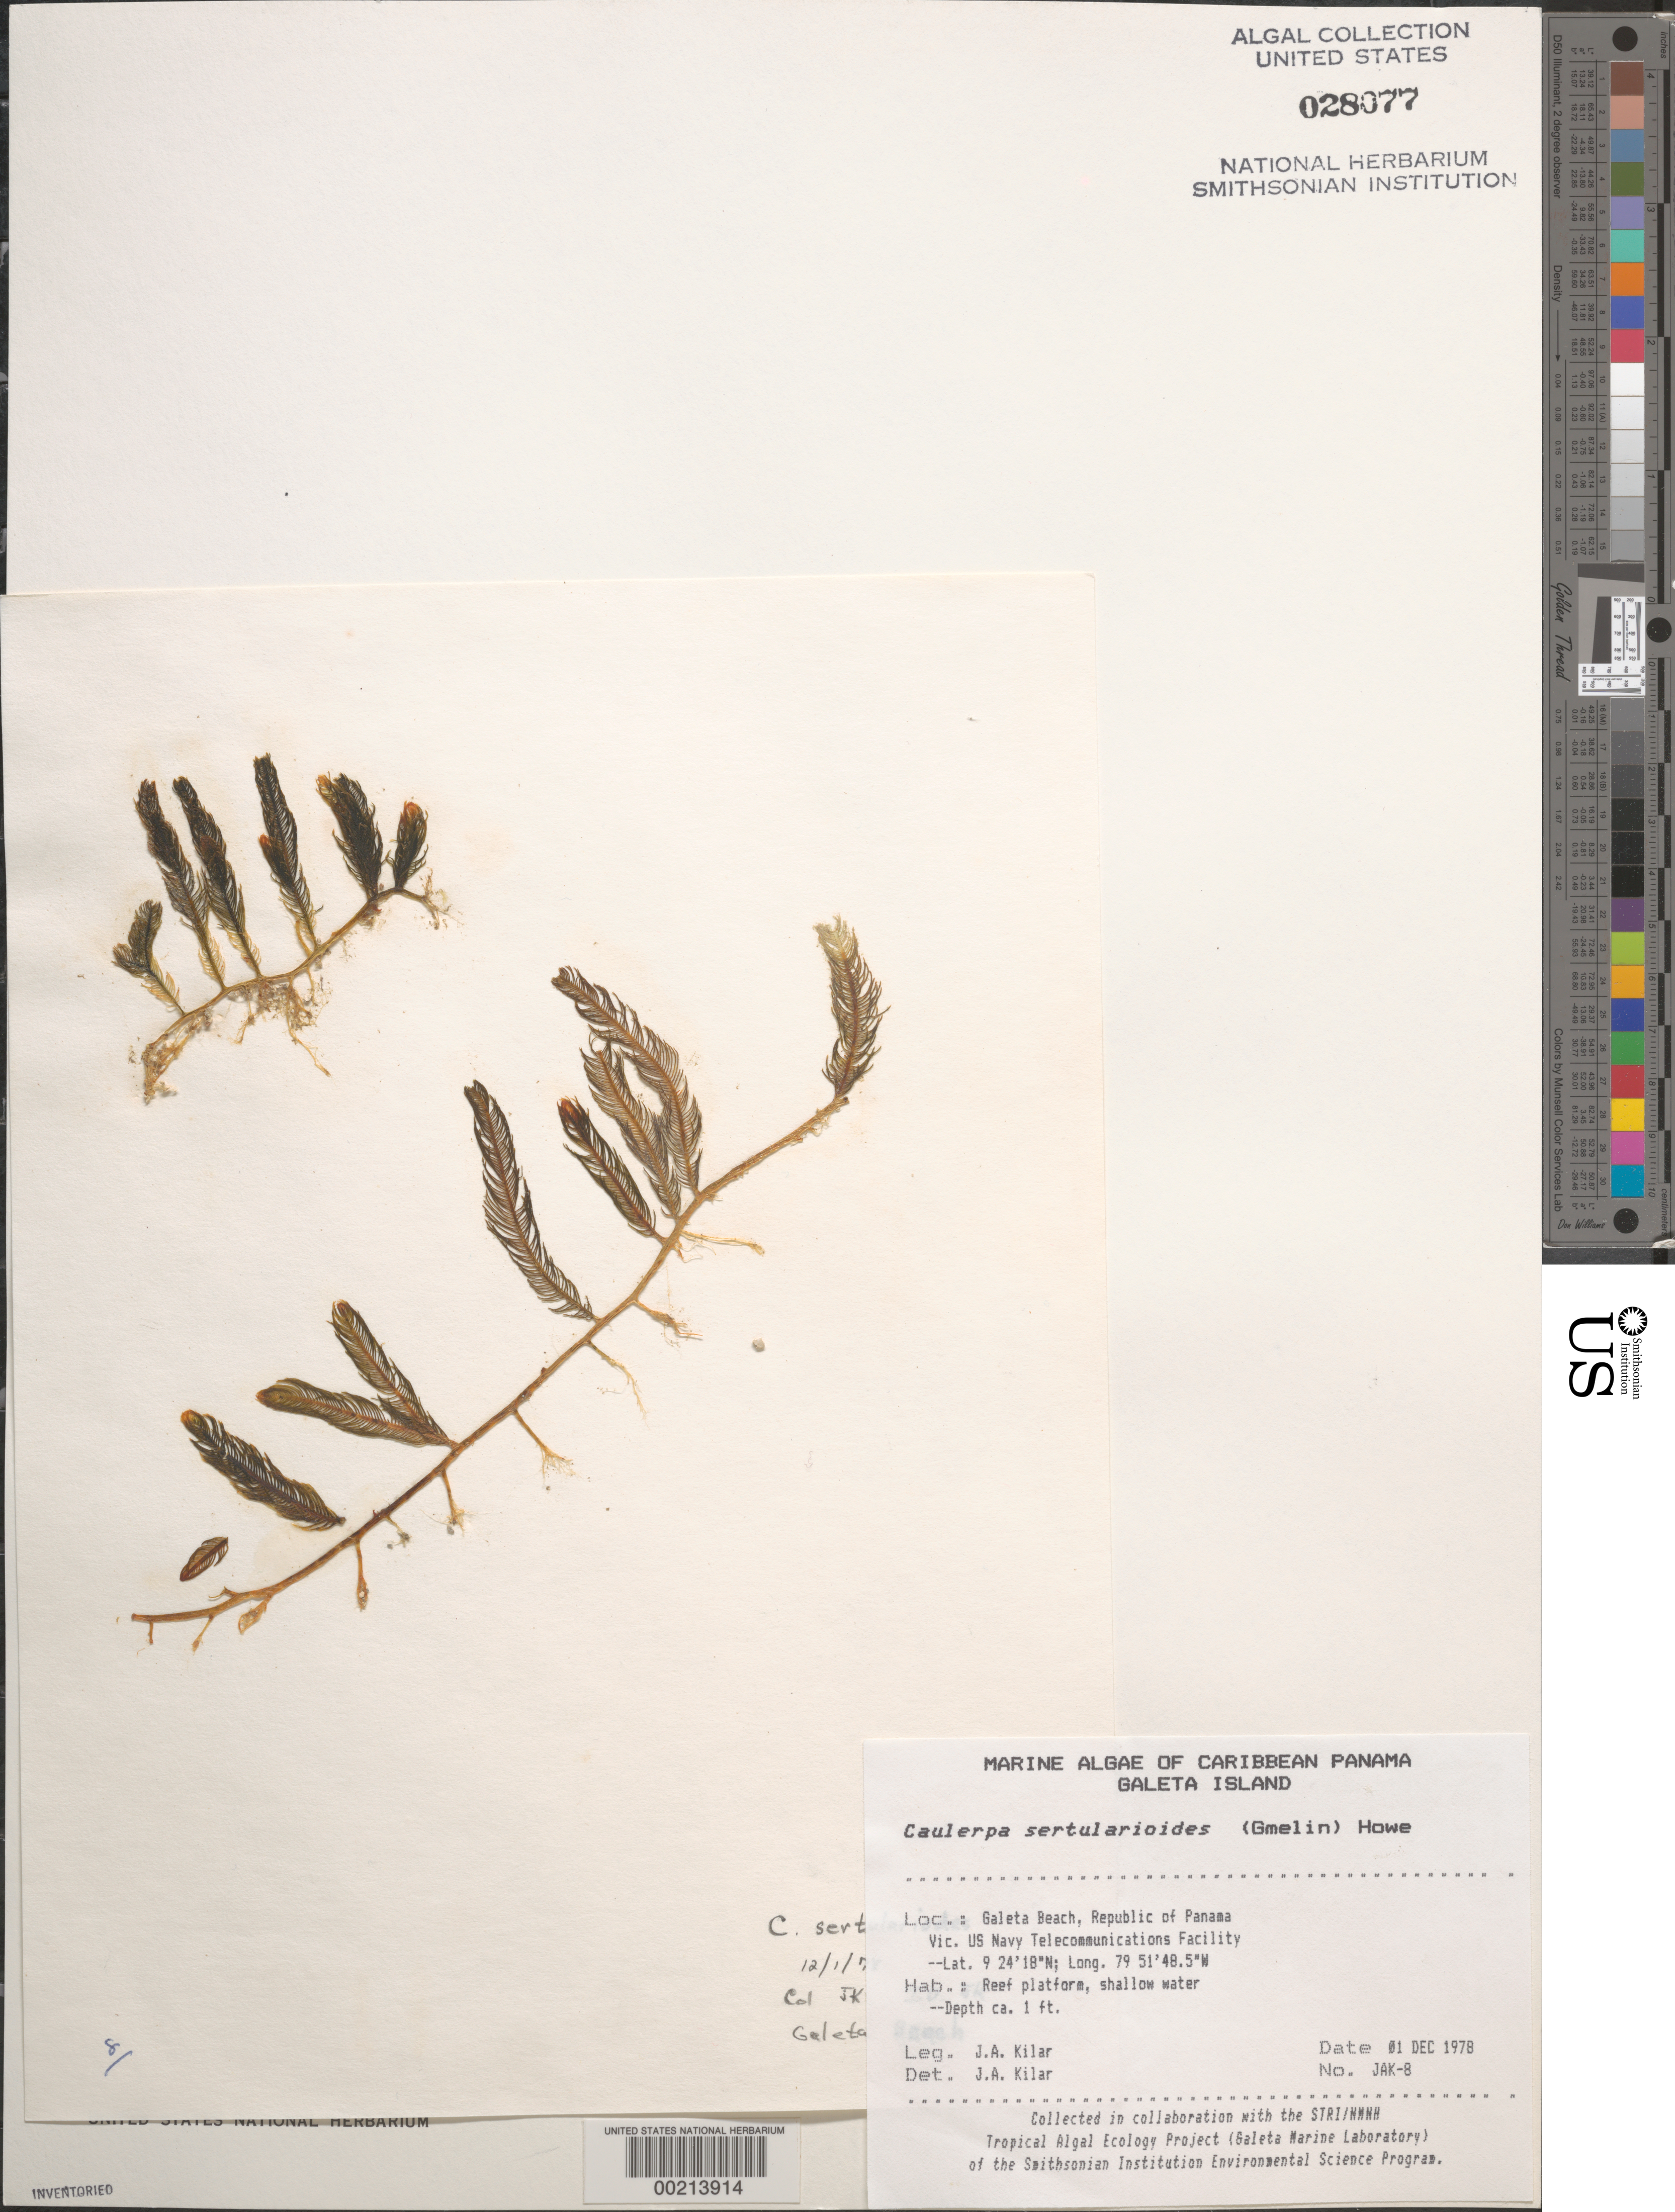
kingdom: Plantae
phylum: Chlorophyta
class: Ulvophyceae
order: Bryopsidales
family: Caulerpaceae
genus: Caulerpa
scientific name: Caulerpa sertularioides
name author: (S.G. Gmel.) M. Howe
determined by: Kilar, J. A.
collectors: J. A. Kilar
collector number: JAK-8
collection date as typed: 01 Dec 1978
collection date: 1978-12-01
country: Panama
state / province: Colón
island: Galeta Island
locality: Galeta Beach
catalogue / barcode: US 28077